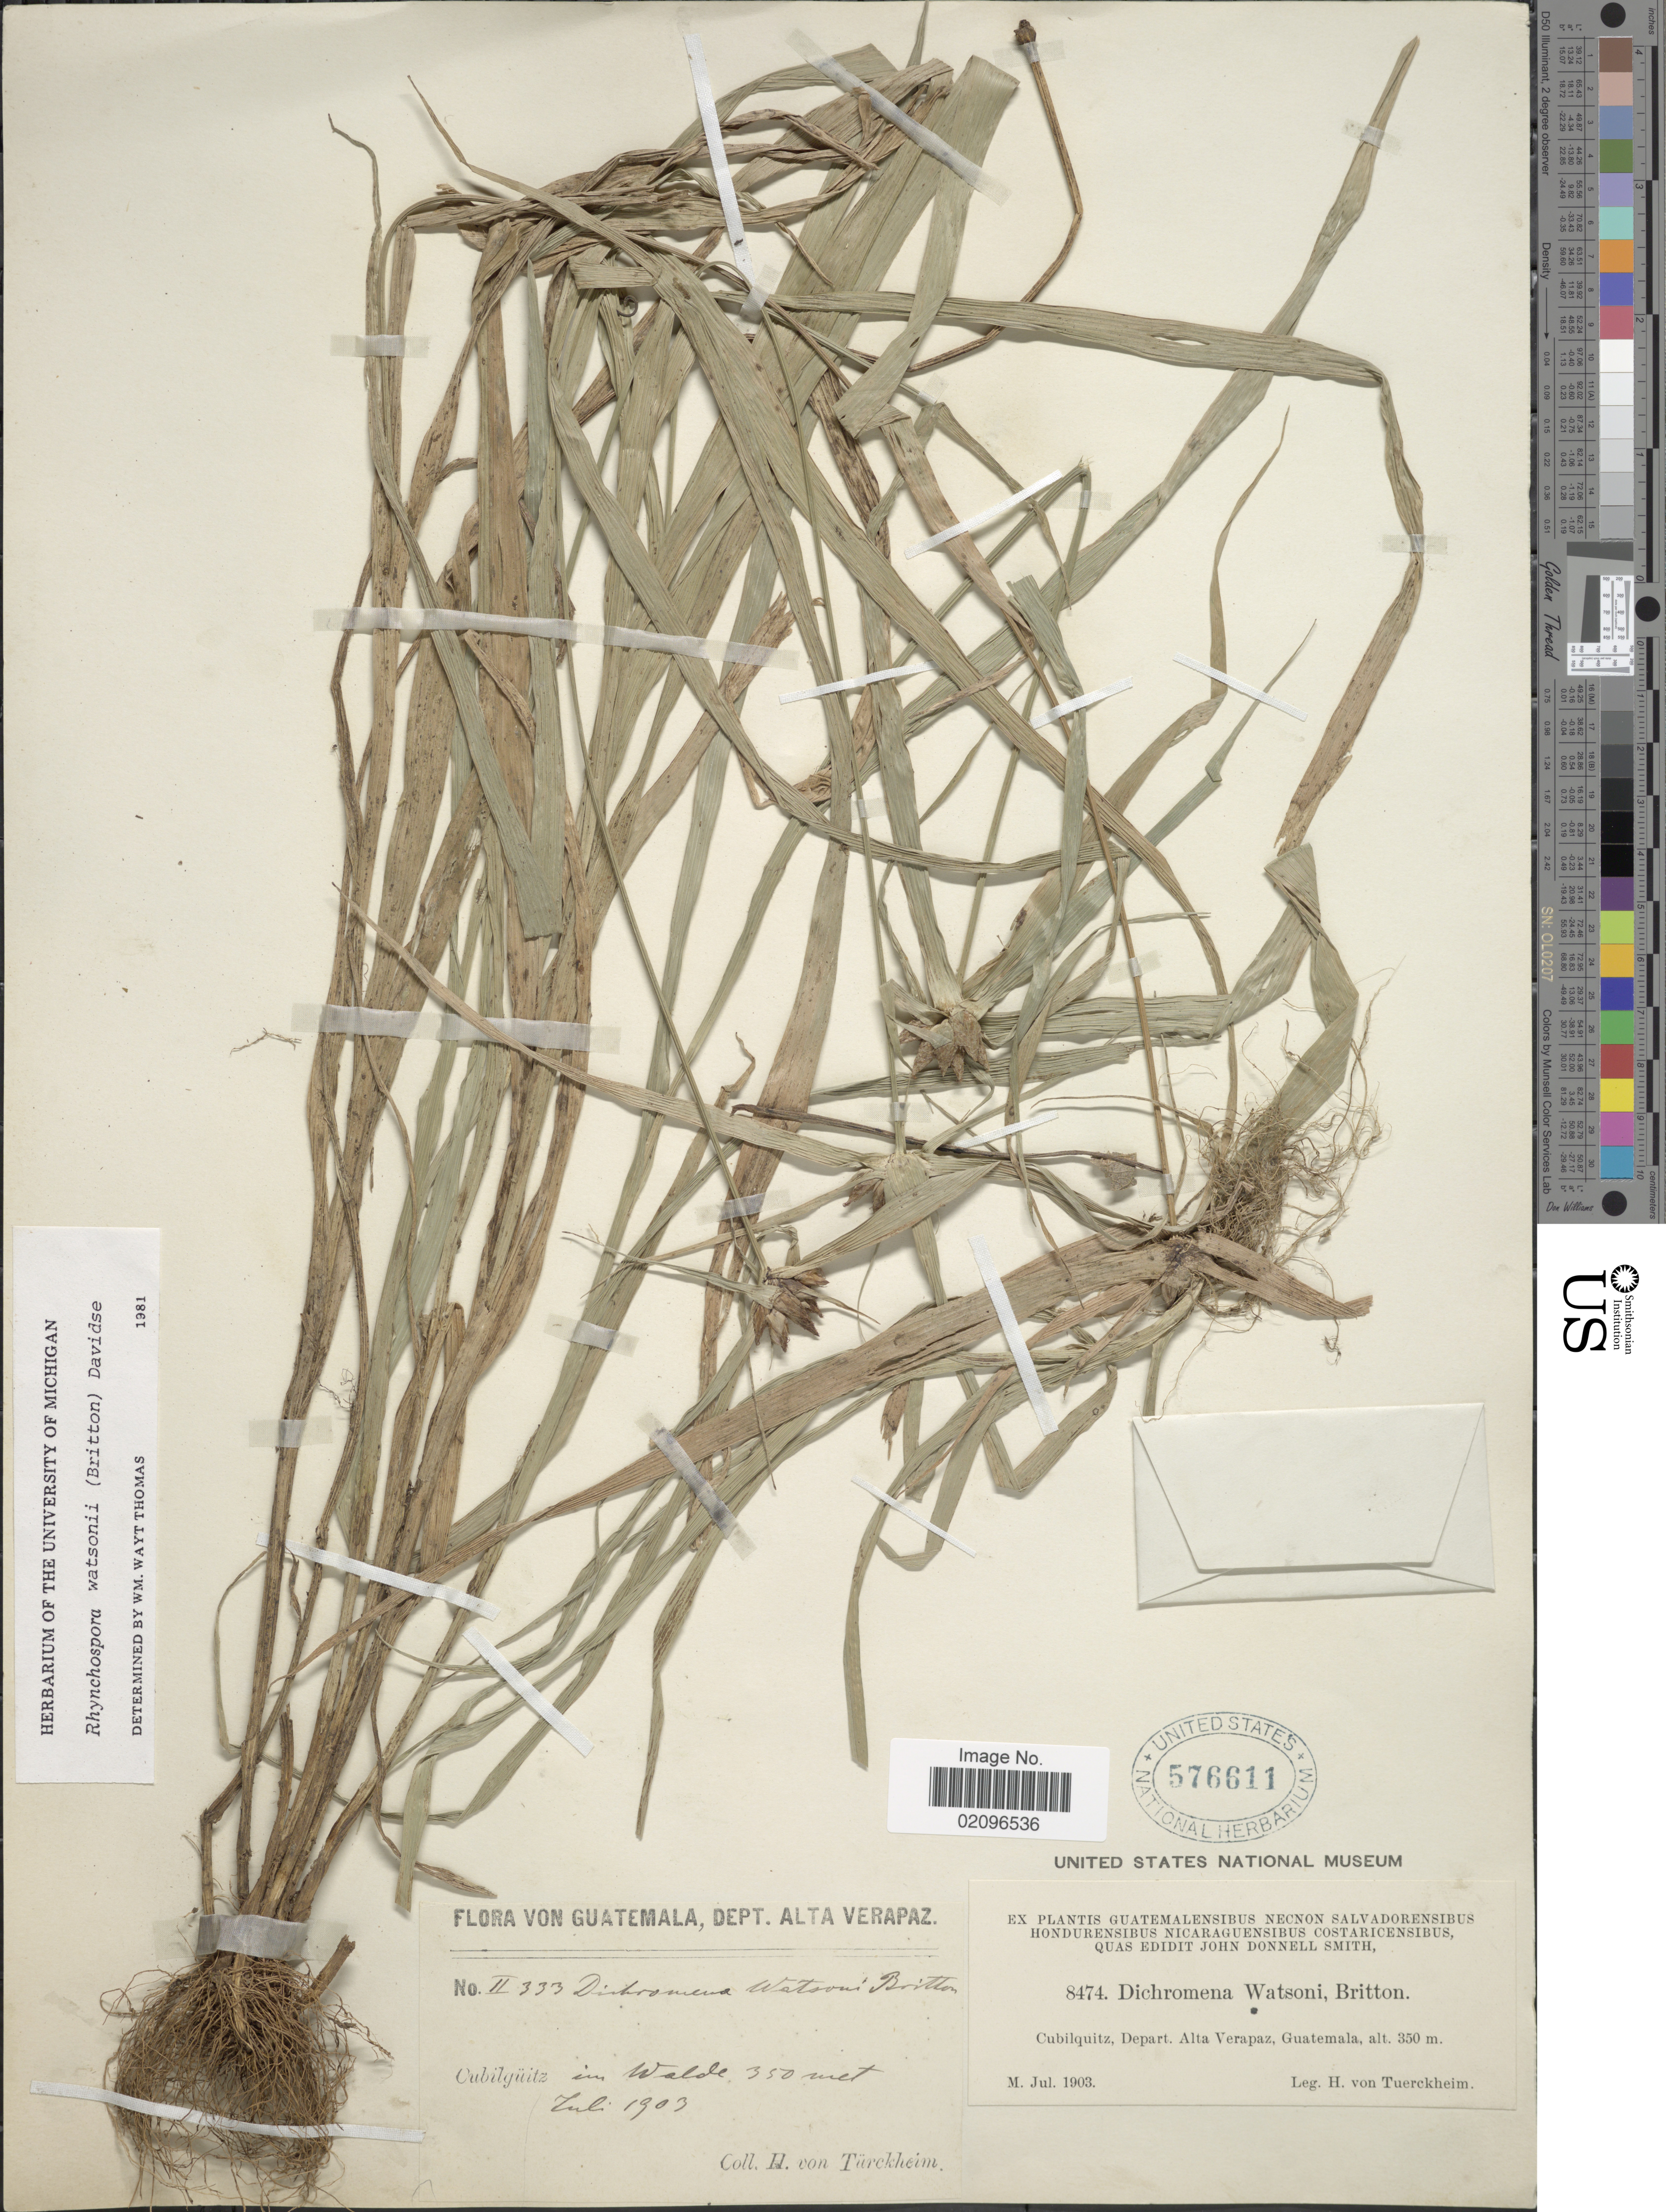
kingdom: Plantae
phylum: Tracheophyta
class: Liliopsida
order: Poales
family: Cyperaceae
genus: Rhynchospora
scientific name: Rhynchospora watsonii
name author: (Britton) Davidse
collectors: H. von Türckheim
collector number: II 333/8474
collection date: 1903-07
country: Guatemala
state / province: Alta Verapaz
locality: Cubilquitz im Walde.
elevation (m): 350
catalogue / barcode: US 576611